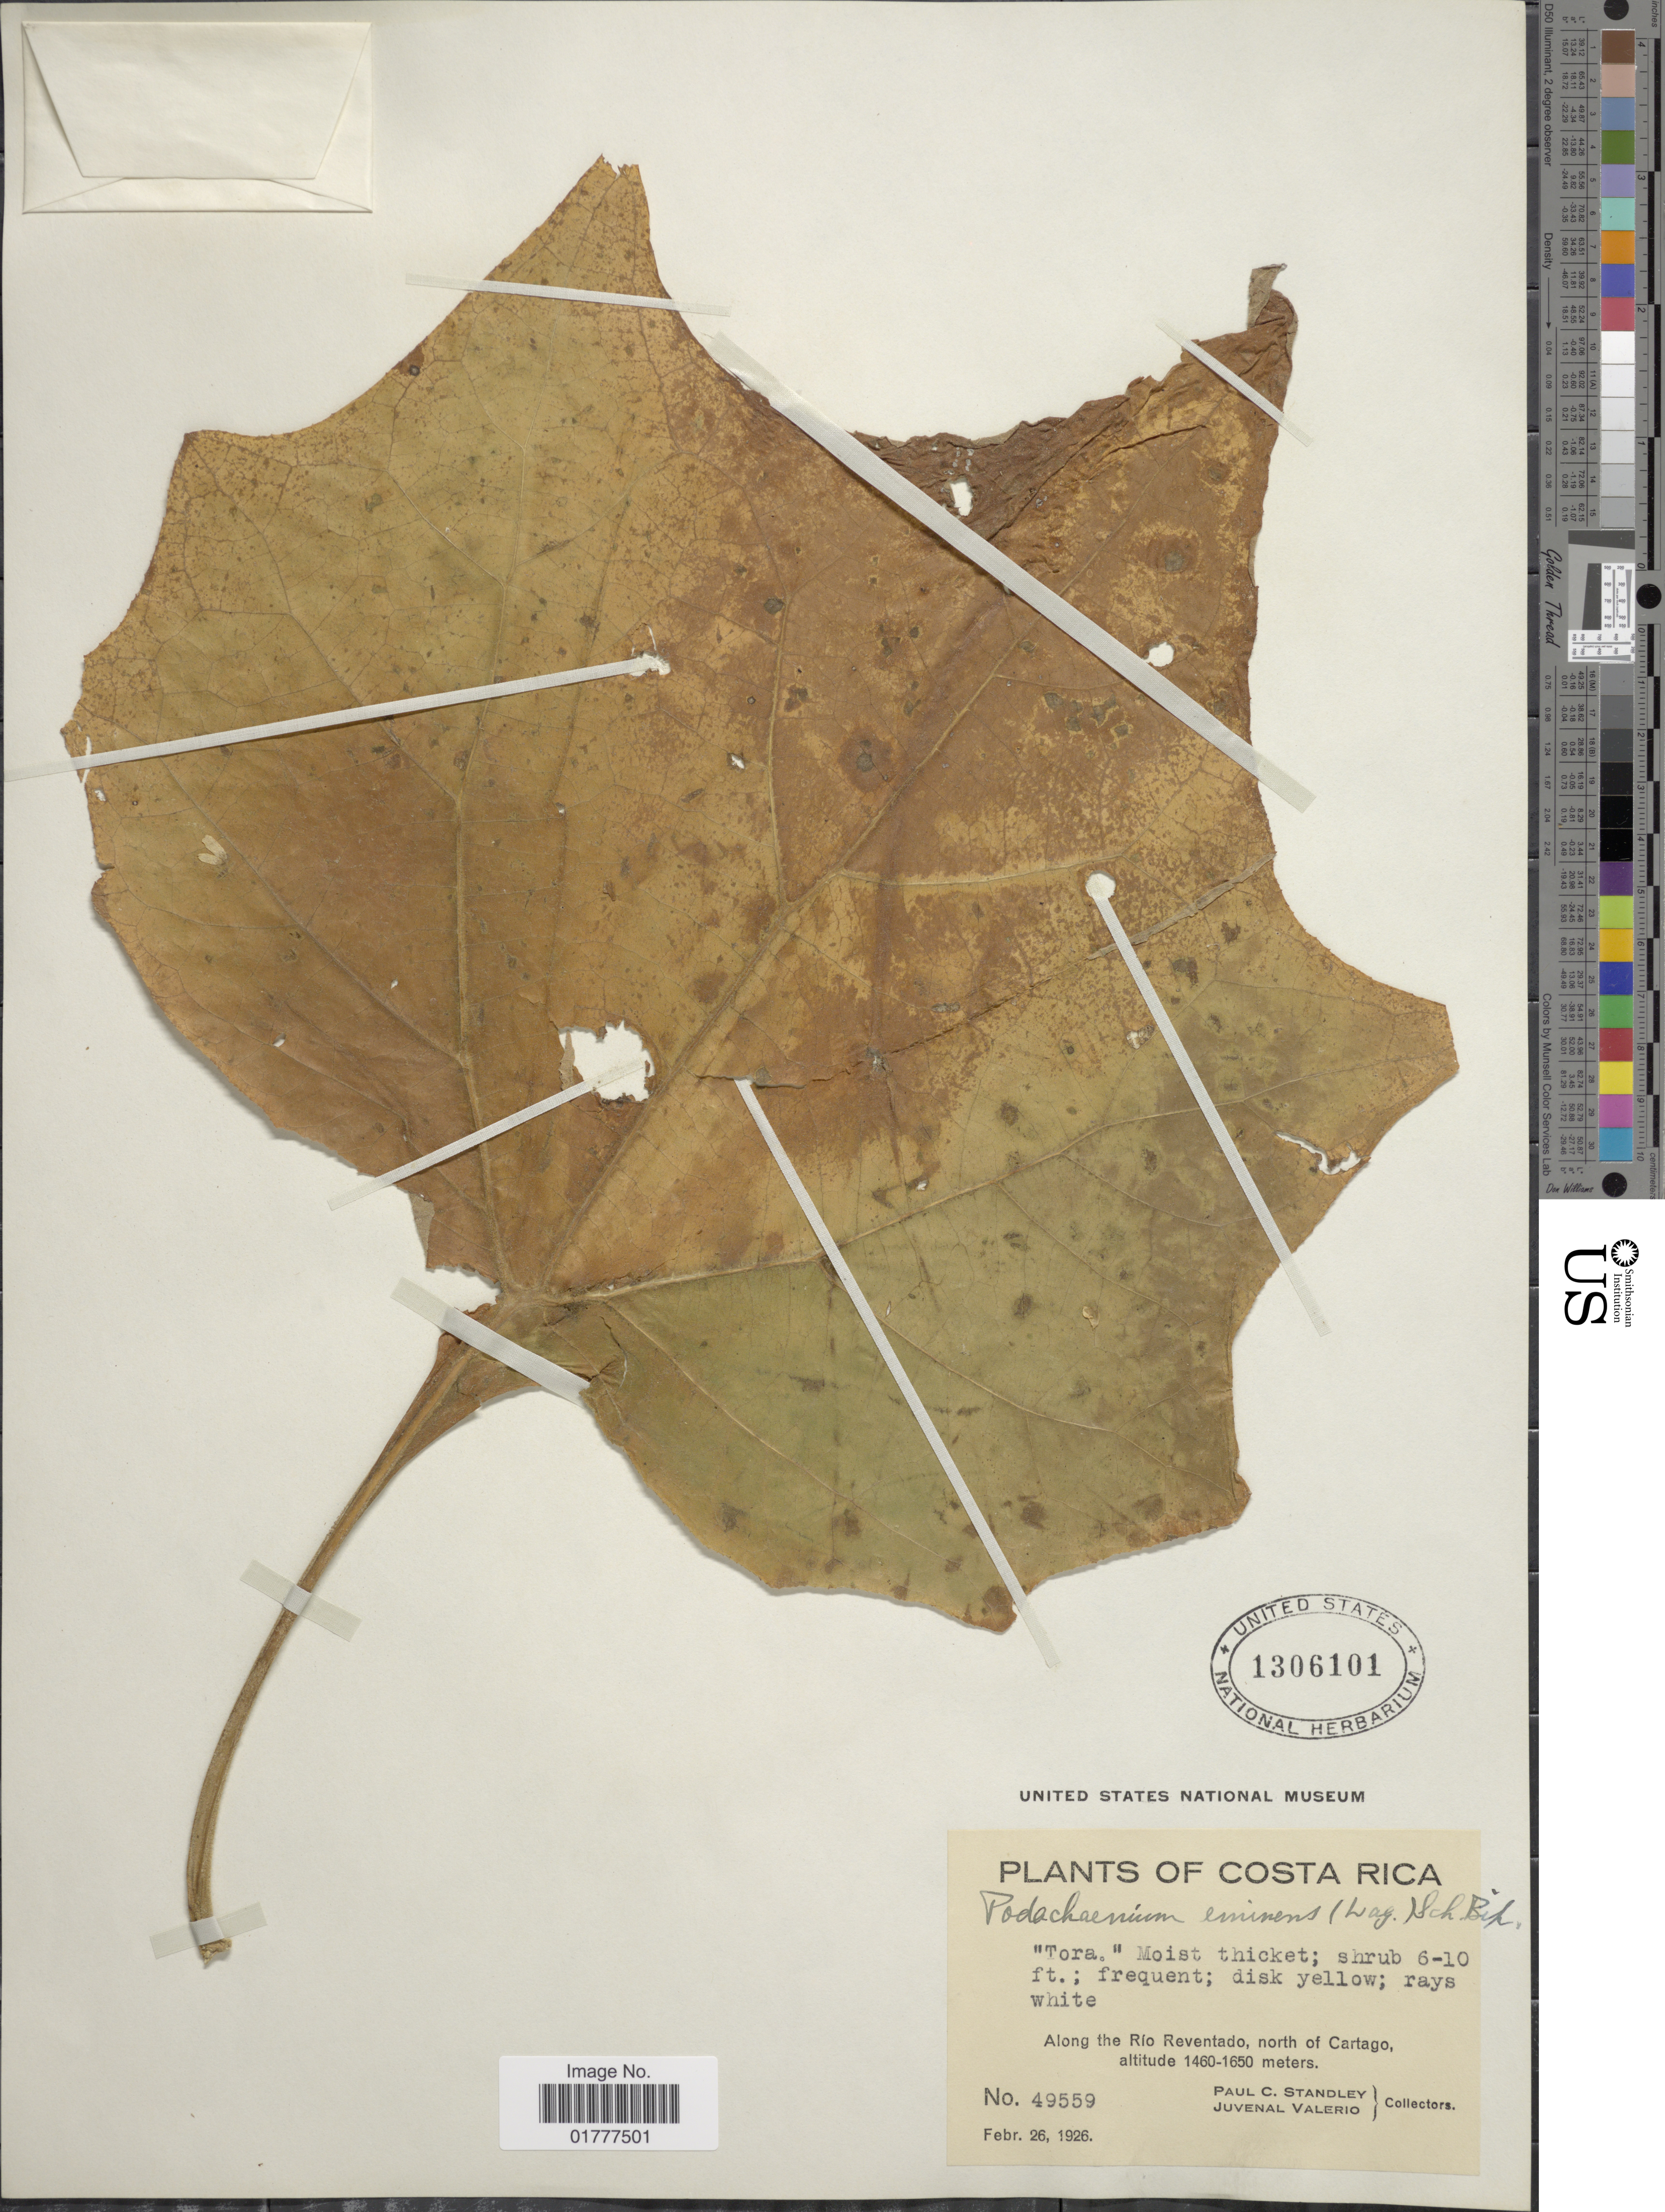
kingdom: Plantae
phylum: Tracheophyta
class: Magnoliopsida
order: Asterales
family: Asteraceae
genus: Podachaenium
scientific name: Podachaenium eminens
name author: (Lag.) Sch. Bip. ex Sch. Bip.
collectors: P. C. Standley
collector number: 49559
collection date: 1926-02-26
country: Costa Rica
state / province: Cartago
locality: Along the Rio Reventado, north of Cartago.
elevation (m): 1460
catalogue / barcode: US 1306101